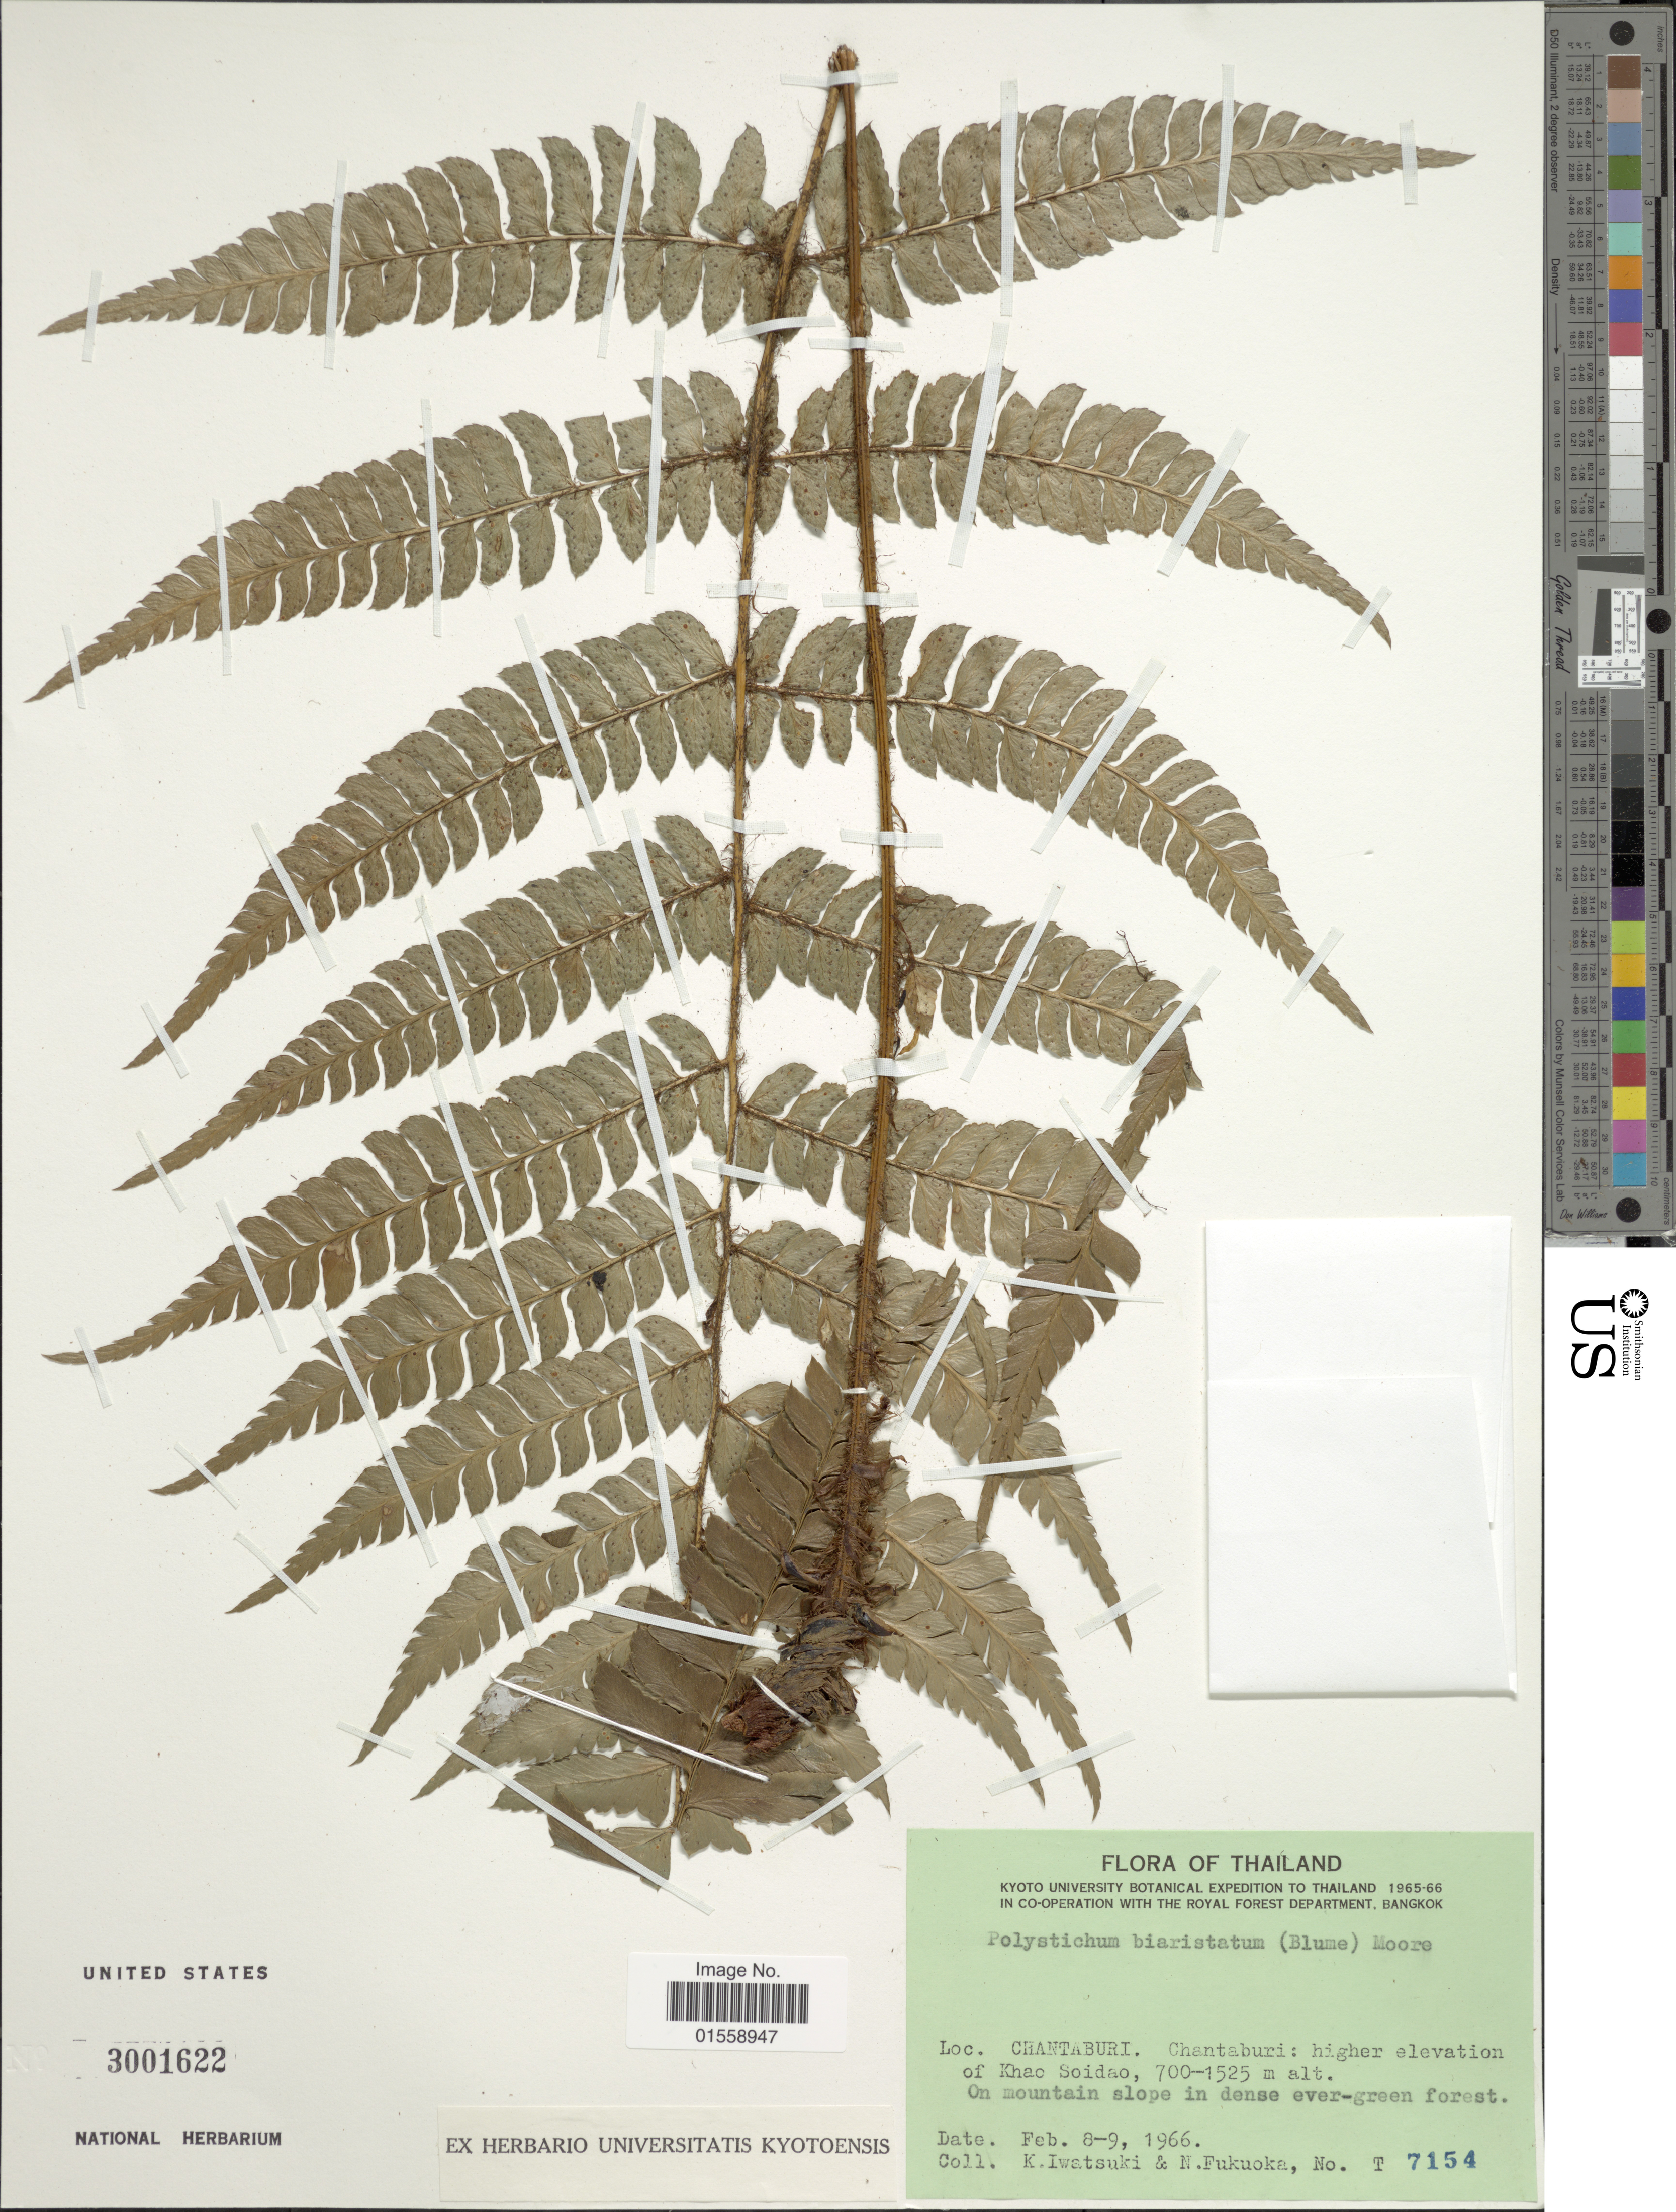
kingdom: Plantae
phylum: Tracheophyta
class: Polypodiopsida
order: Polypodiales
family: Dryopteridaceae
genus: Polystichum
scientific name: Polystichum biaristatum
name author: (Blume) T. Moore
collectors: K. Iwatsuki & N. Fukuoka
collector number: T7154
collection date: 1966-02-08/1966-02-09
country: Thailand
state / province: Chanthaburi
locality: Higher elevation of Khao Soidao, on mountain slope.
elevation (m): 700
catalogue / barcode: US 3001622